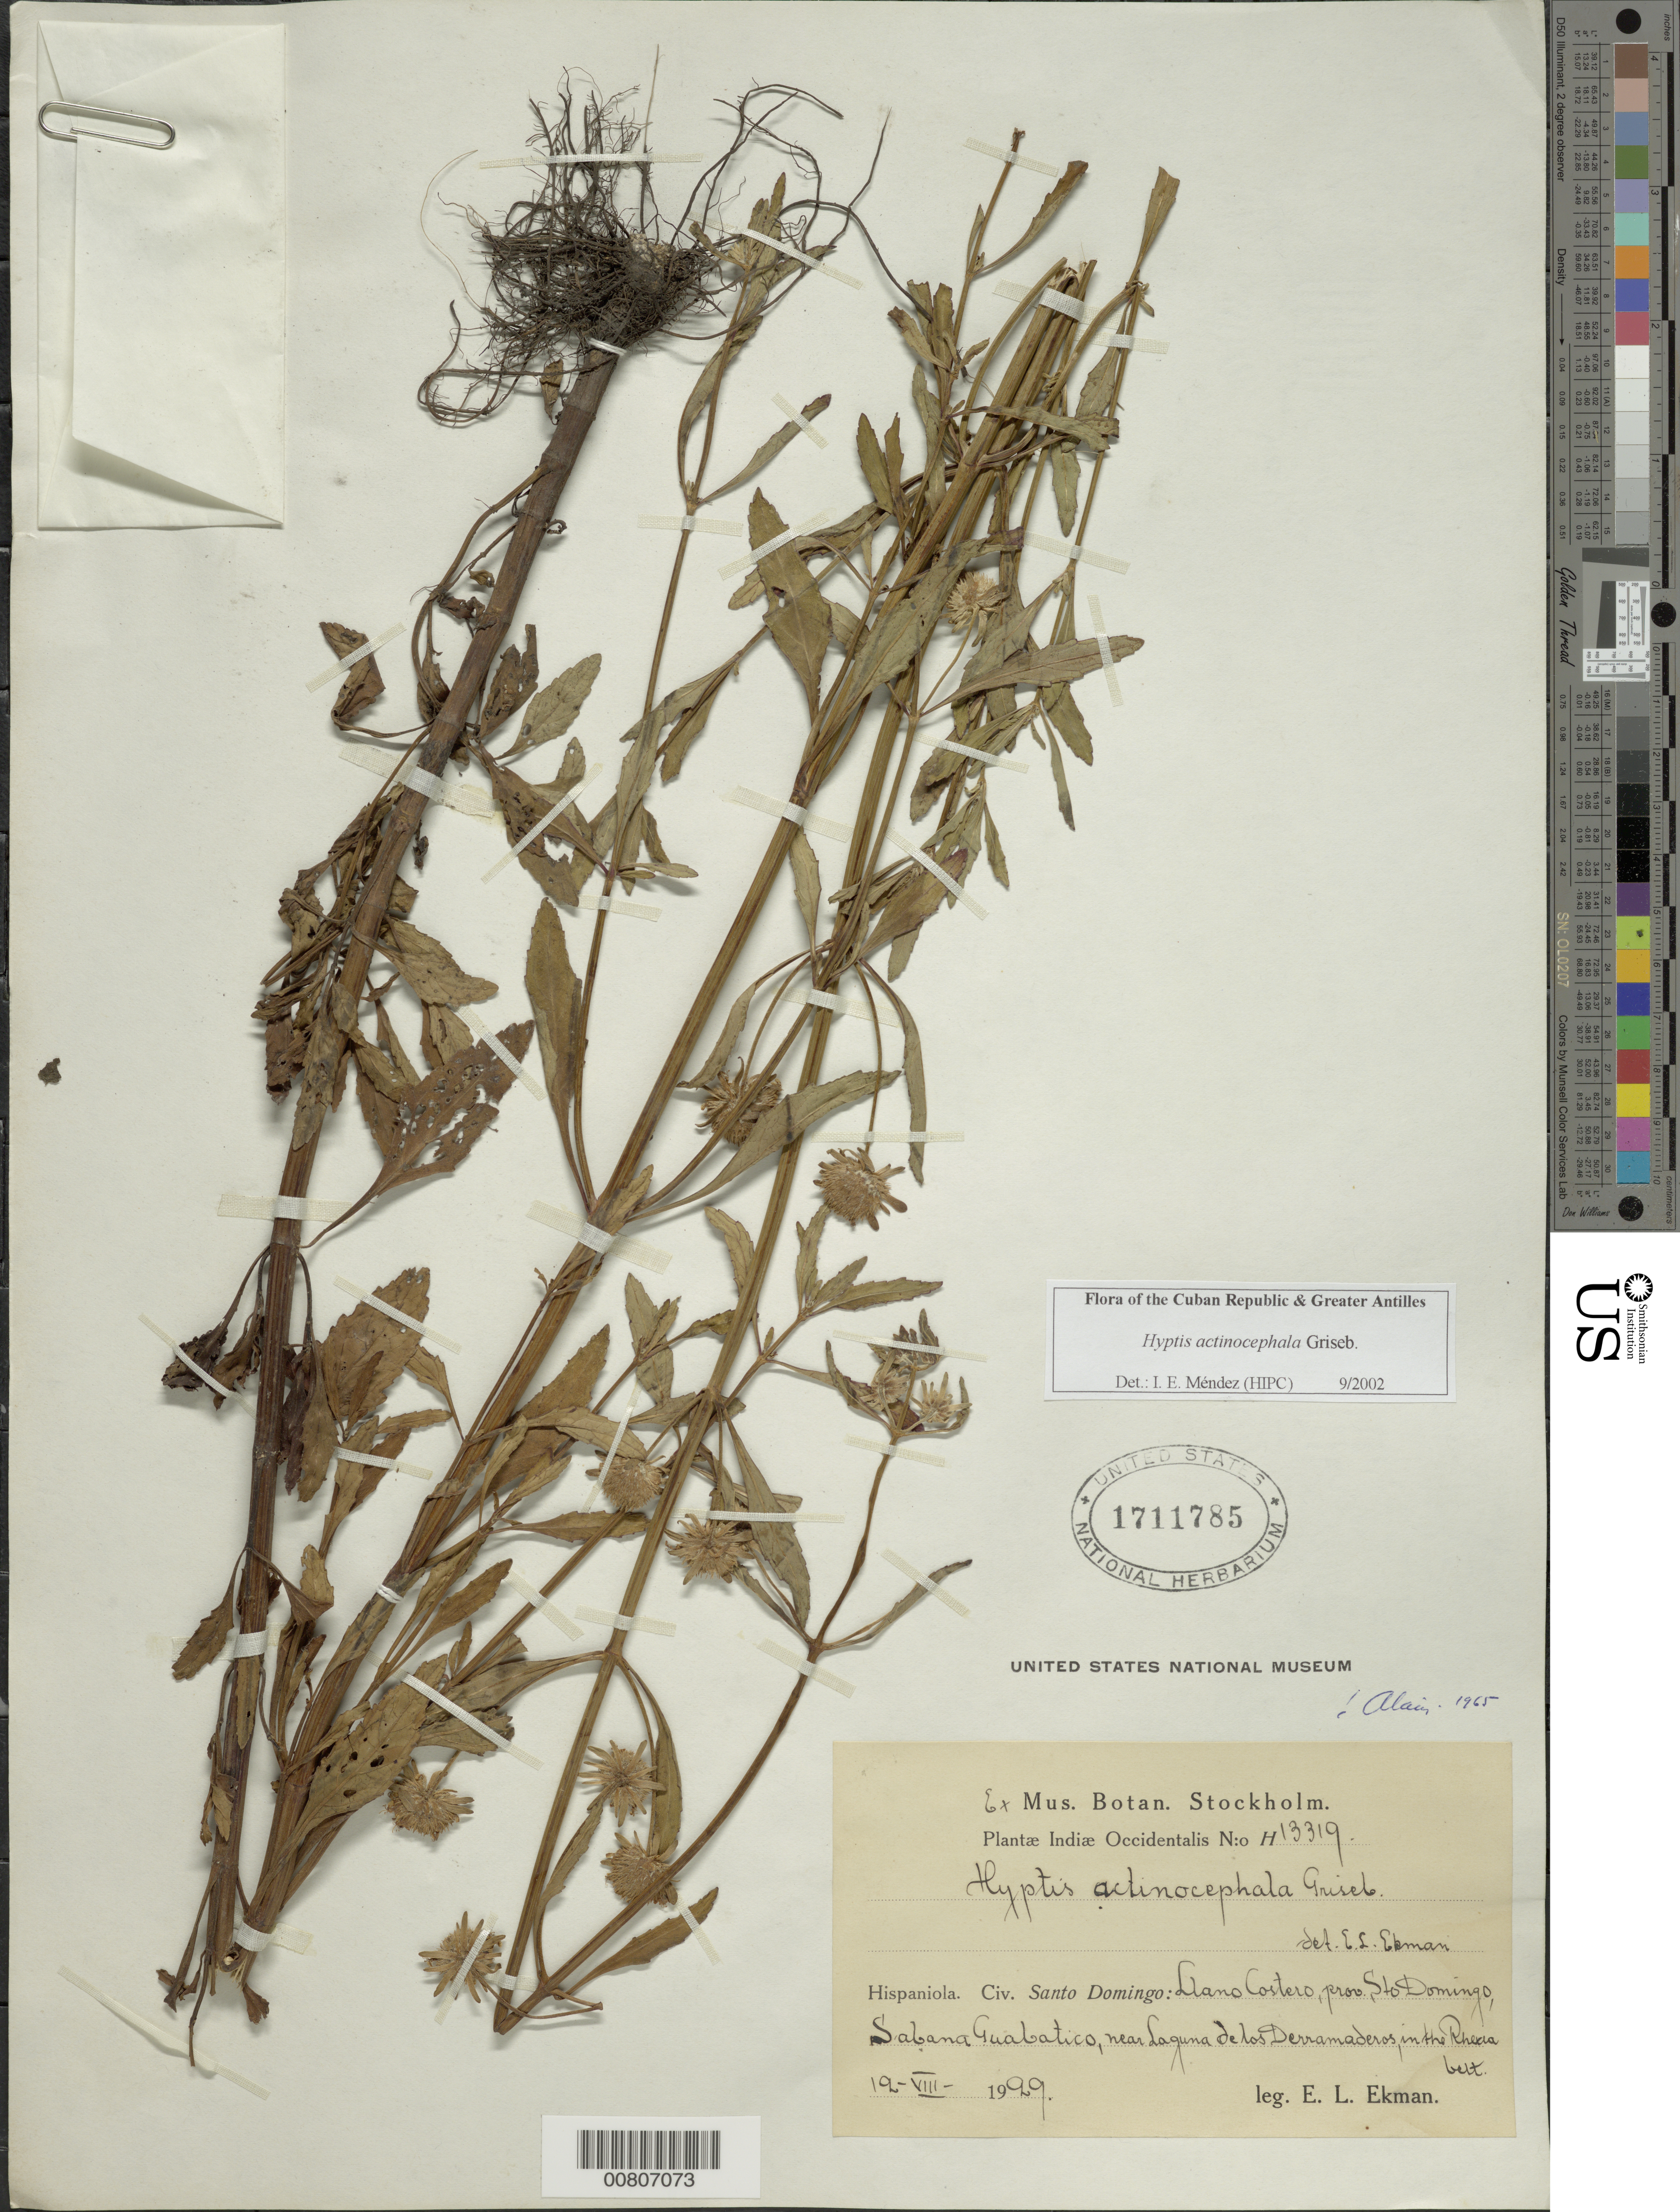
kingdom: Plantae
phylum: Tracheophyta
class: Magnoliopsida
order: Lamiales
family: Lamiaceae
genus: Hyptis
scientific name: Hyptis actinocephala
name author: Griseb.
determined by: Méndez, Isidro E., (HIPC)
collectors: E. L. Ekman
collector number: H 13319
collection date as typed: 12 Aug 1929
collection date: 1929-08-12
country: Dominican Republic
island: Hispaniola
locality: Prov. Santo Domingo, Llano Costero, Sabana Guabatico, near Laguna de los Derramaderos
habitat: In the Rexia belt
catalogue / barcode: US 1711785